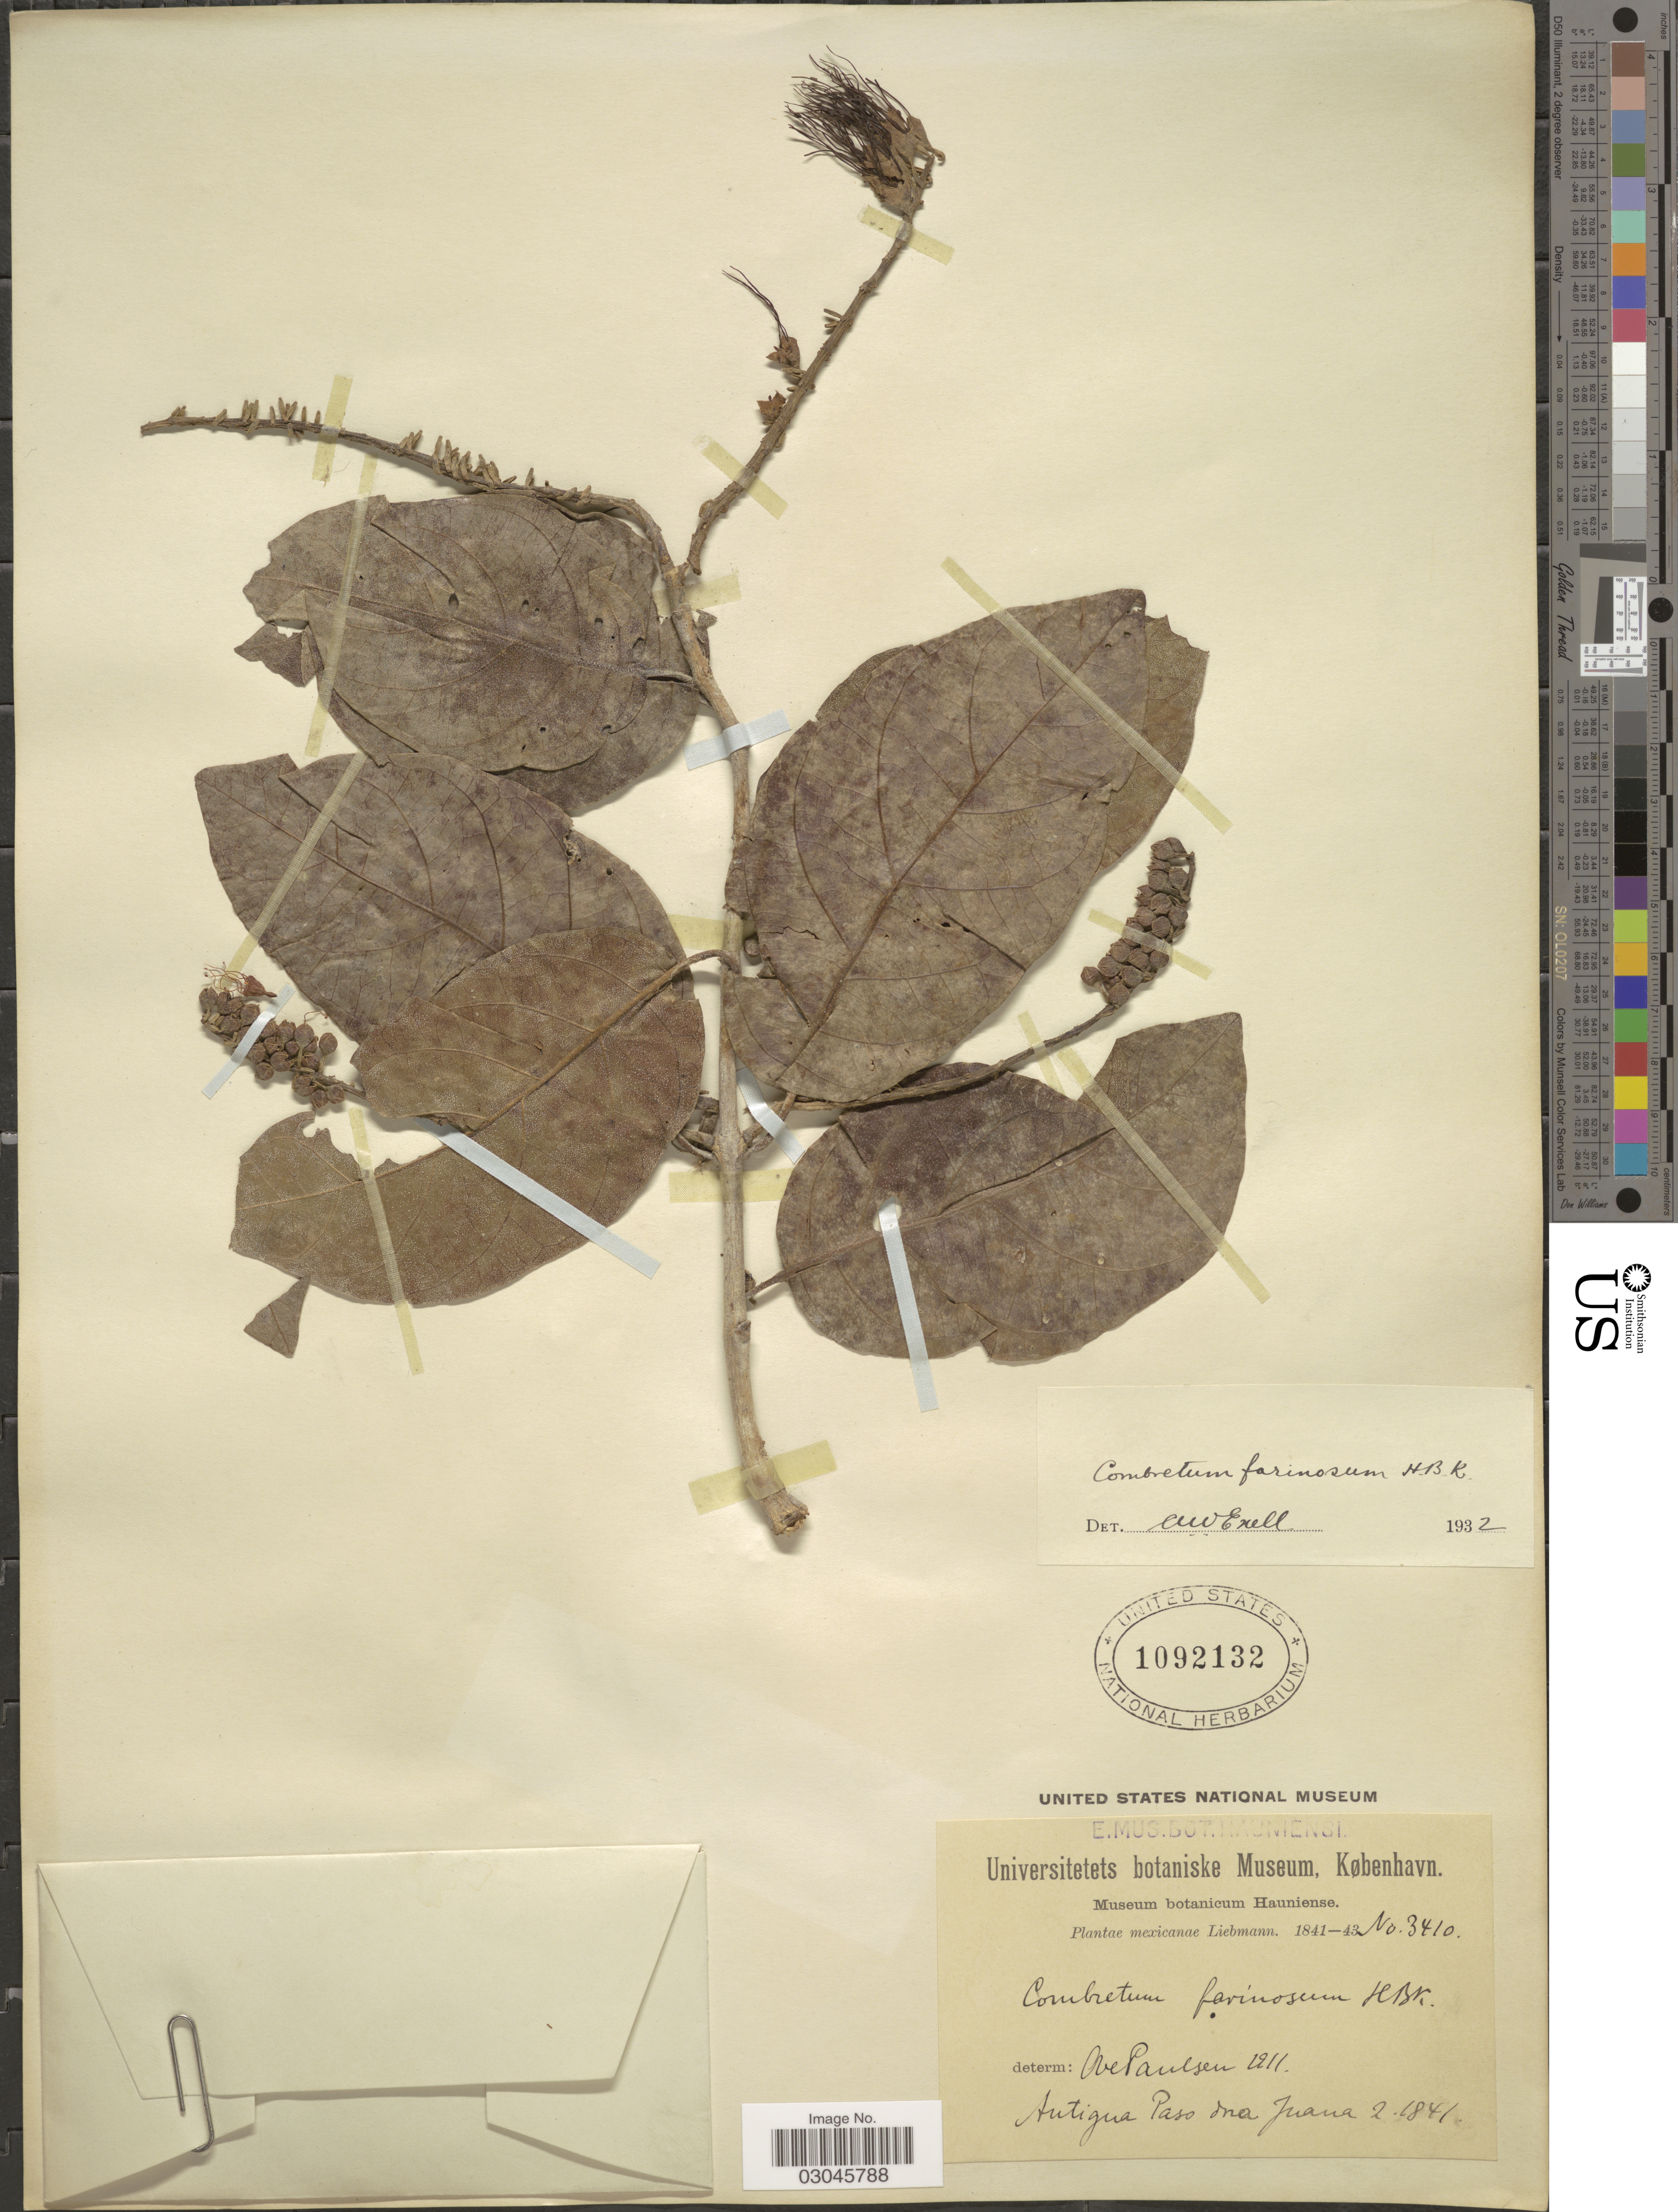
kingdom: Plantae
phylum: Tracheophyta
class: Magnoliopsida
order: Myrtales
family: Combretaceae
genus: Combretum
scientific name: Combretum fruticosum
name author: (Loefl.) Stuntz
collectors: Liebmann, --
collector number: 3410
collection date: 1841-02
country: Mexico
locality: Antigua Paso dona Juana.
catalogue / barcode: US 1092132